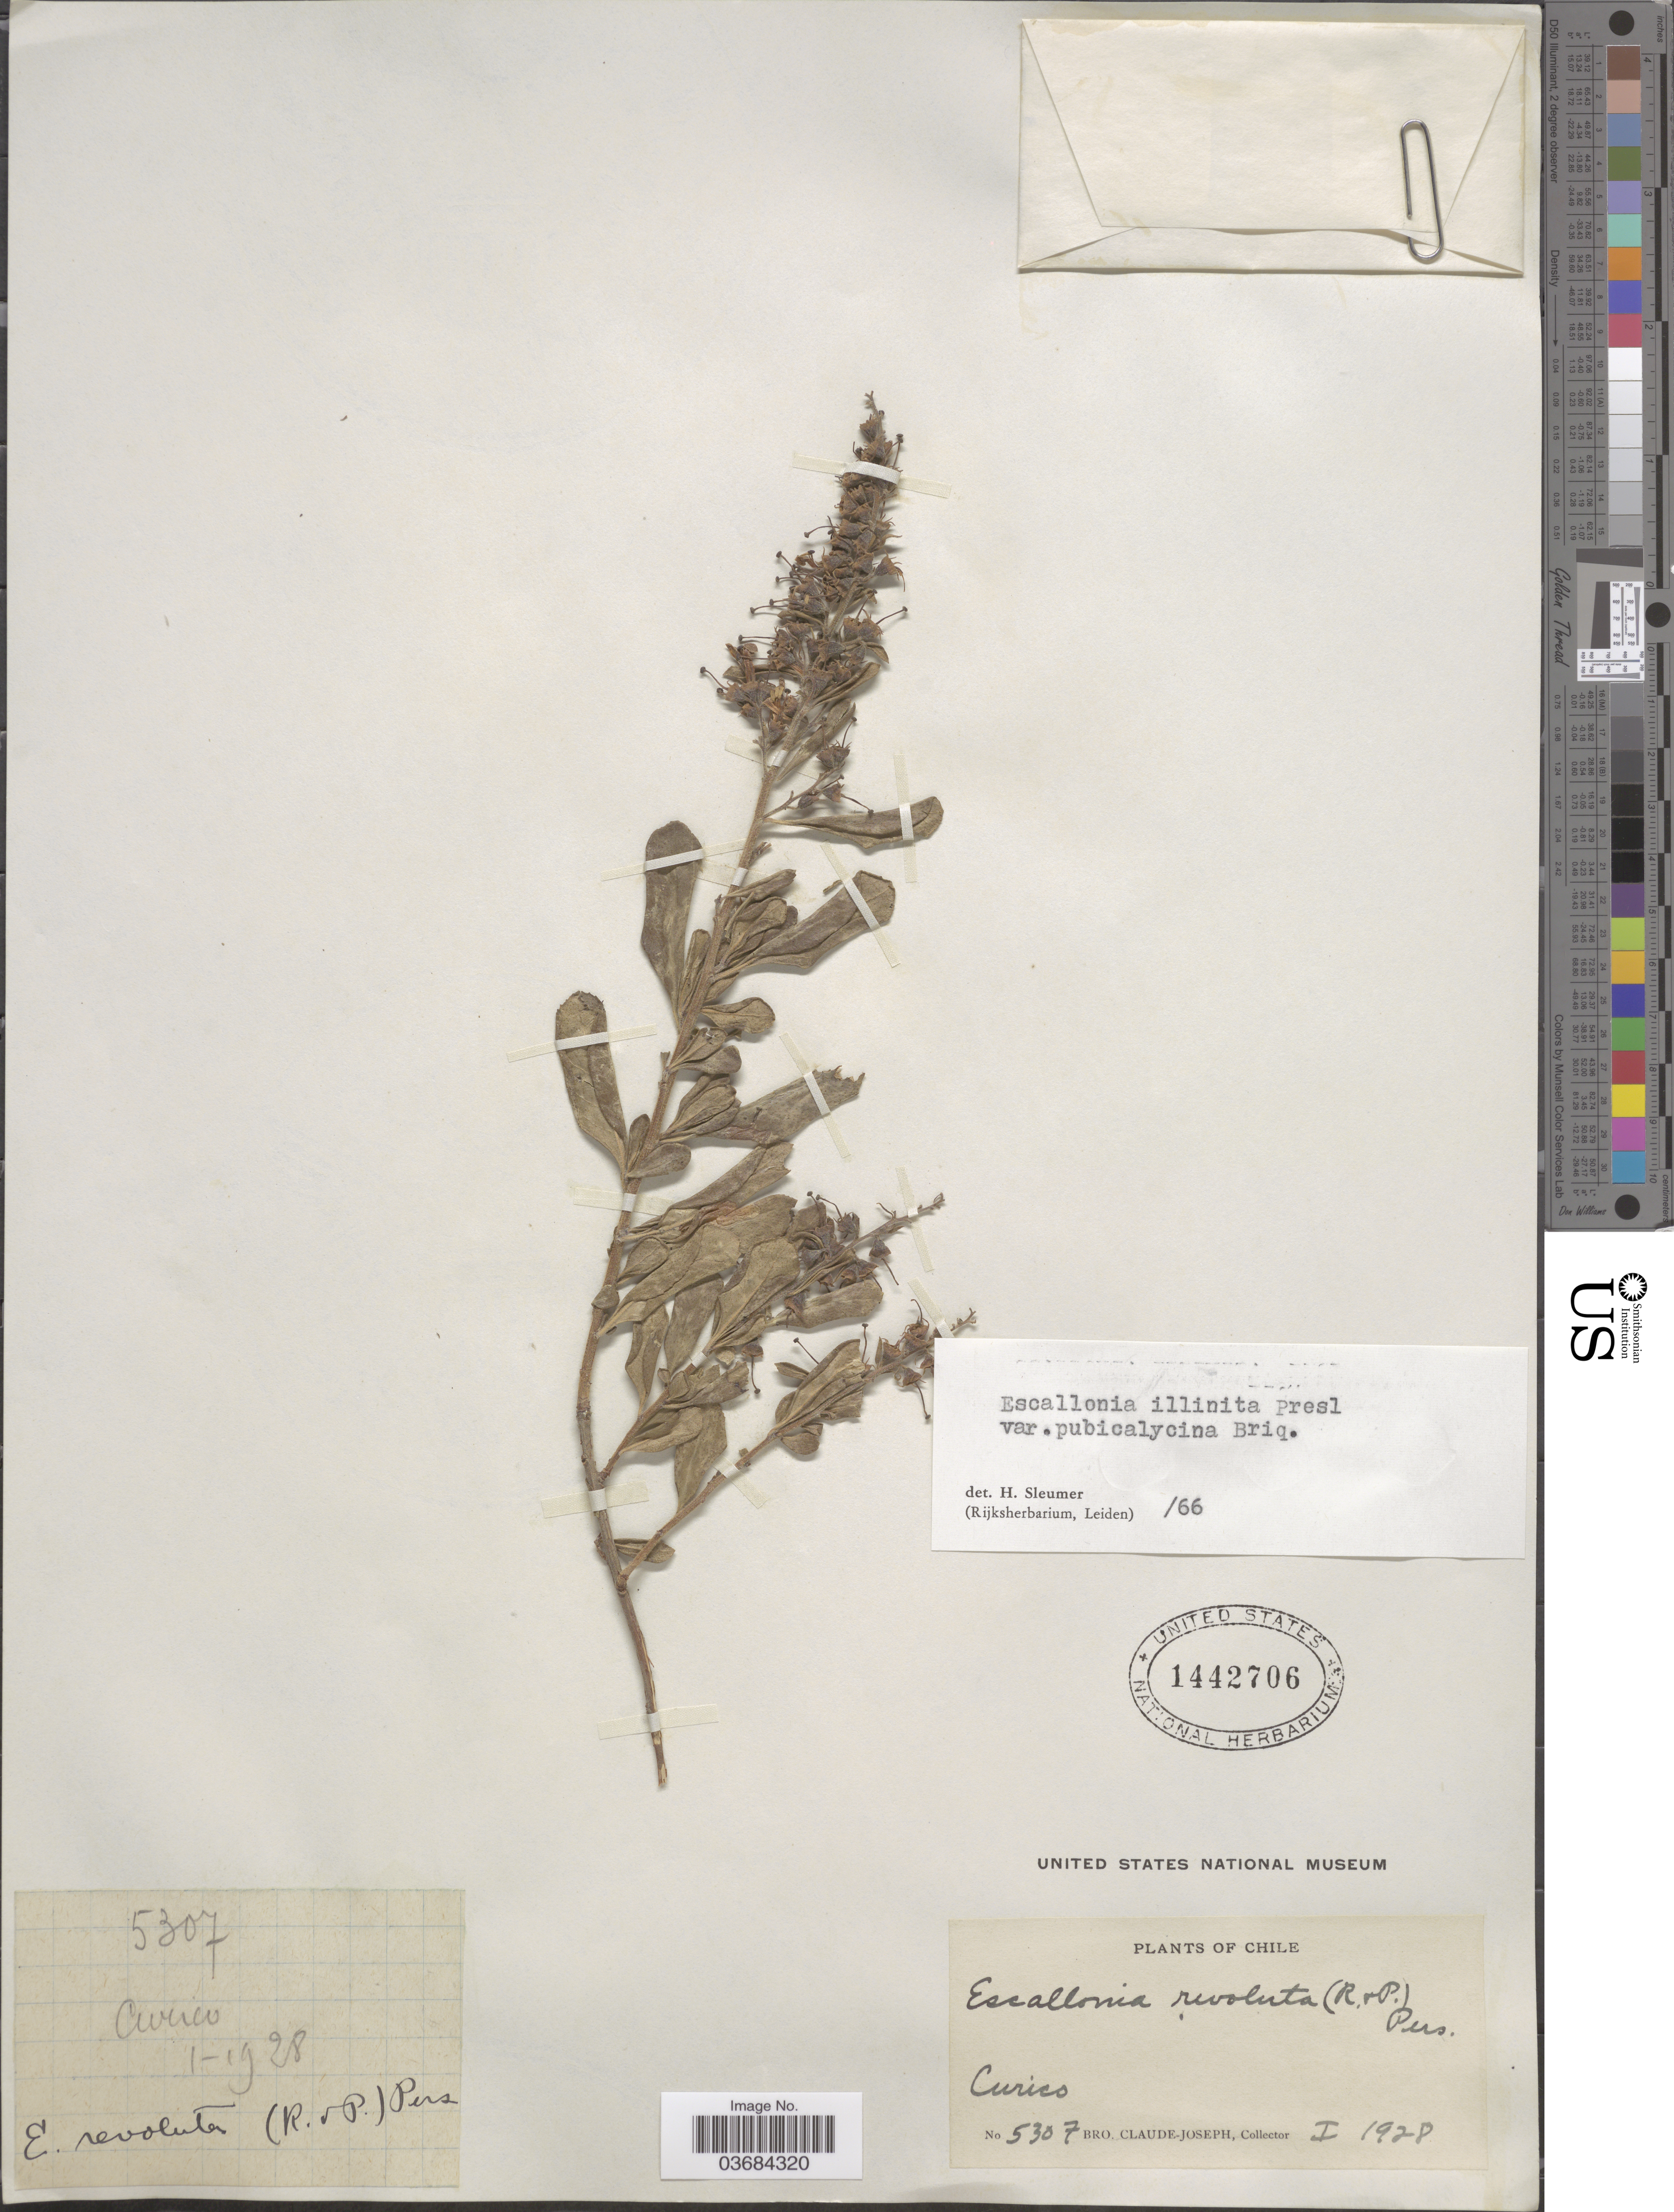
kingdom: Plantae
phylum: Tracheophyta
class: Magnoliopsida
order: Escalloniales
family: Escalloniaceae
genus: Escallonia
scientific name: Escallonia illinita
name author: C. Presl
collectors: Bro. Claude-Joseph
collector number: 5307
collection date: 1928-01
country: Chile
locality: Curico.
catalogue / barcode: US 1442706